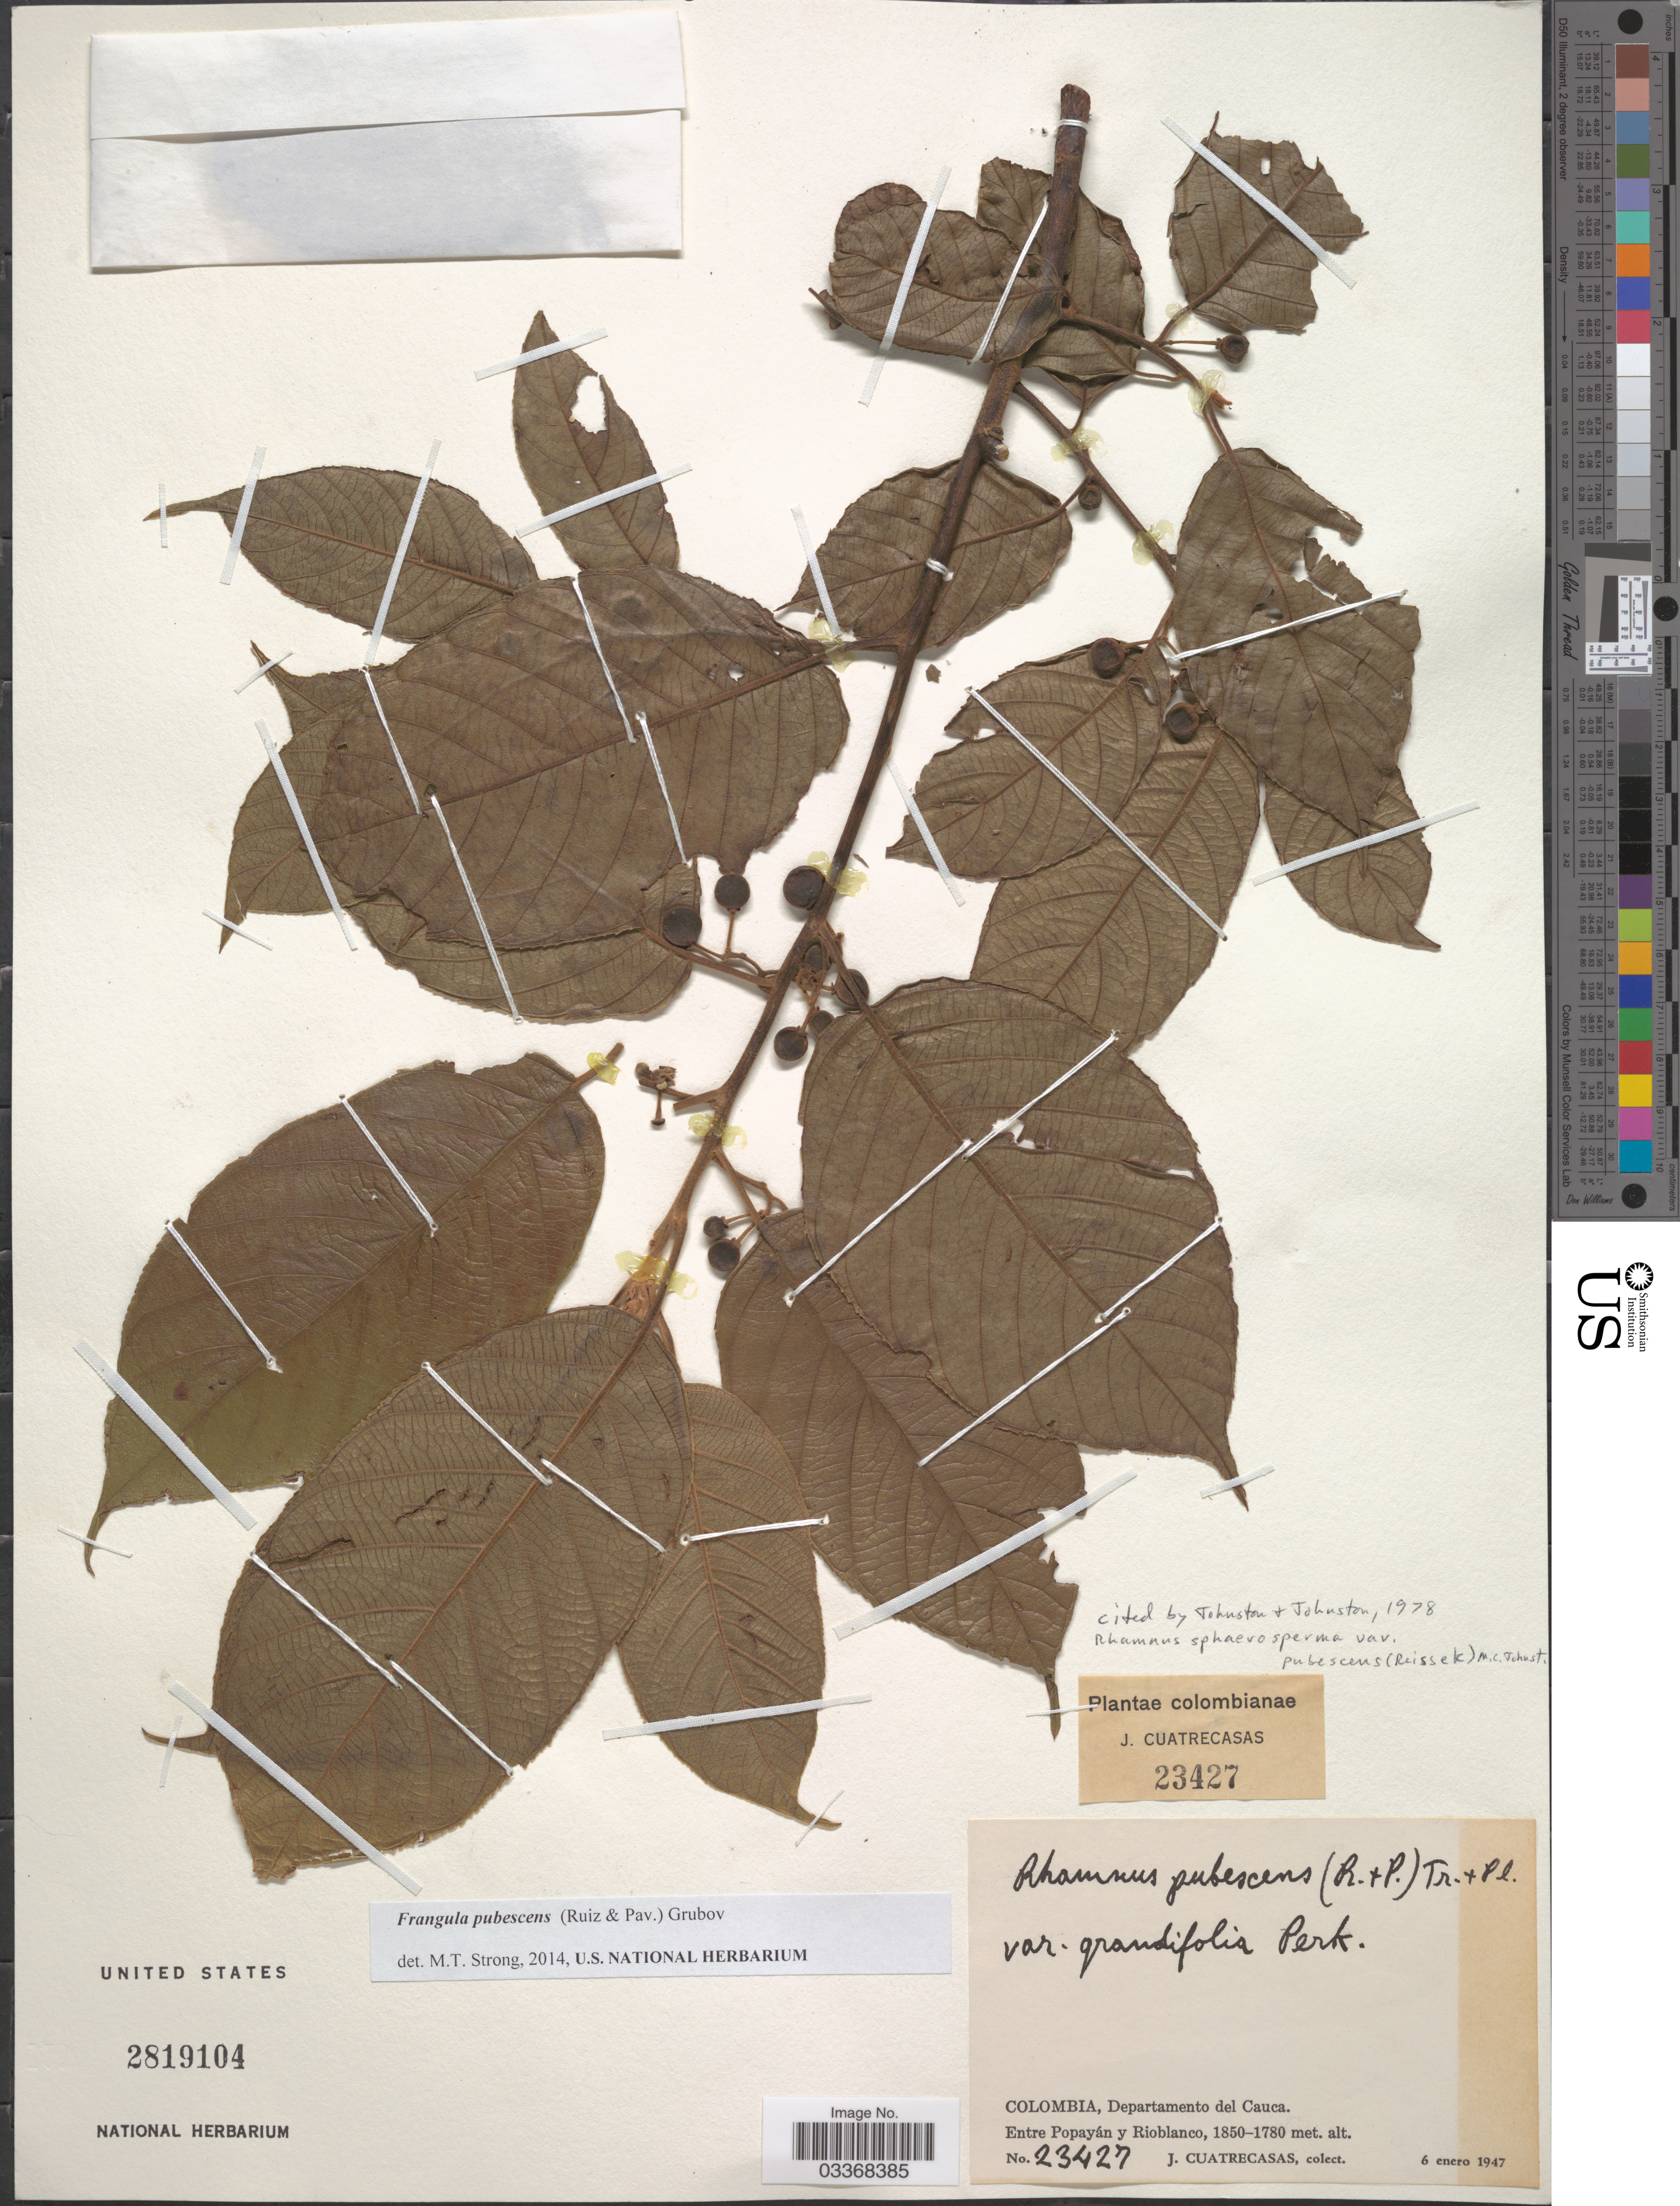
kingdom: Plantae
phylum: Tracheophyta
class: Magnoliopsida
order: Rosales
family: Rhamnaceae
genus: Frangula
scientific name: Frangula pubescens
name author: (Ruiz & Pav.) Grubov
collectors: J. Cuatrecasas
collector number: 23427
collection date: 1947-01-06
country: Colombia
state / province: Cauca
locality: Departamento del Cauca. Entre Popayán y Rioblanco.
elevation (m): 1780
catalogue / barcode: US 2819104